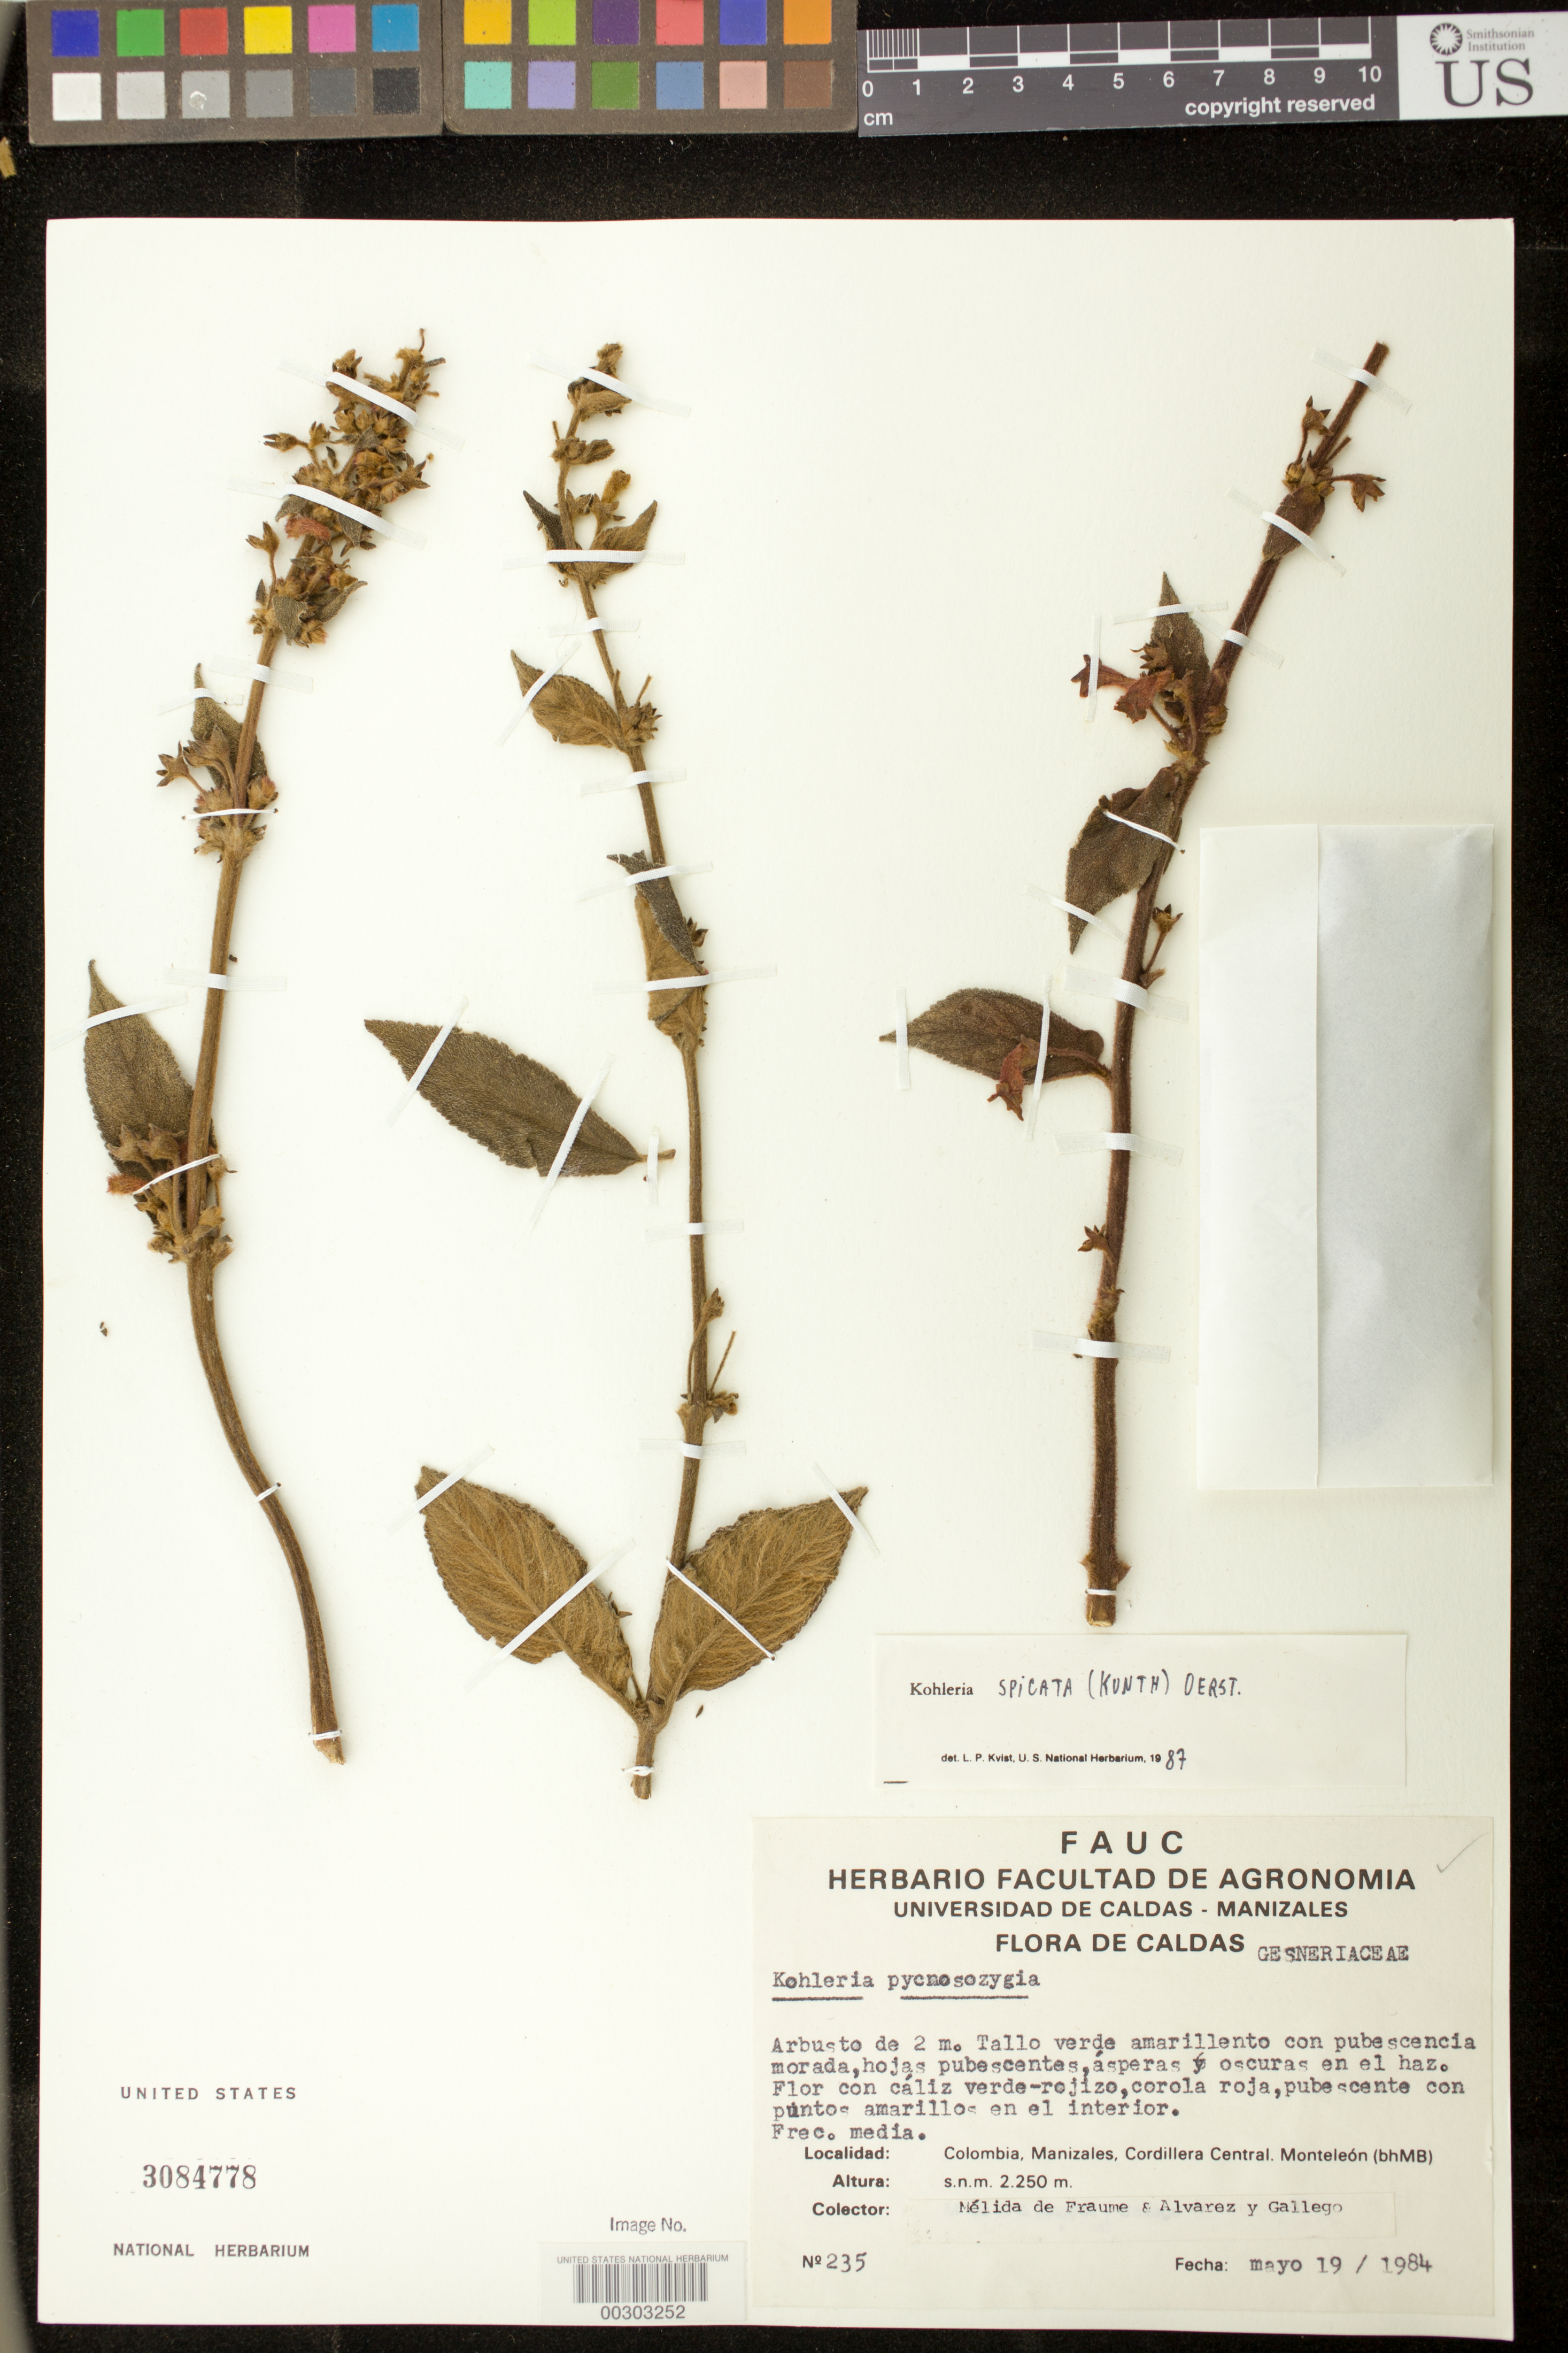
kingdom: Plantae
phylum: Tracheophyta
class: Magnoliopsida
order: Lamiales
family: Gesneriaceae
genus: Kohleria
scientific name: Kohleria spicata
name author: (Kunth) Oerst.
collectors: M. Fraume, -- Alvarez & -. Gallego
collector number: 235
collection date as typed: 19 May 1984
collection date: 1984-05-19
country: Colombia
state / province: Caldas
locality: Manizales, Cordillera Central, Monteleón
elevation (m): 2250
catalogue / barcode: US 3084778